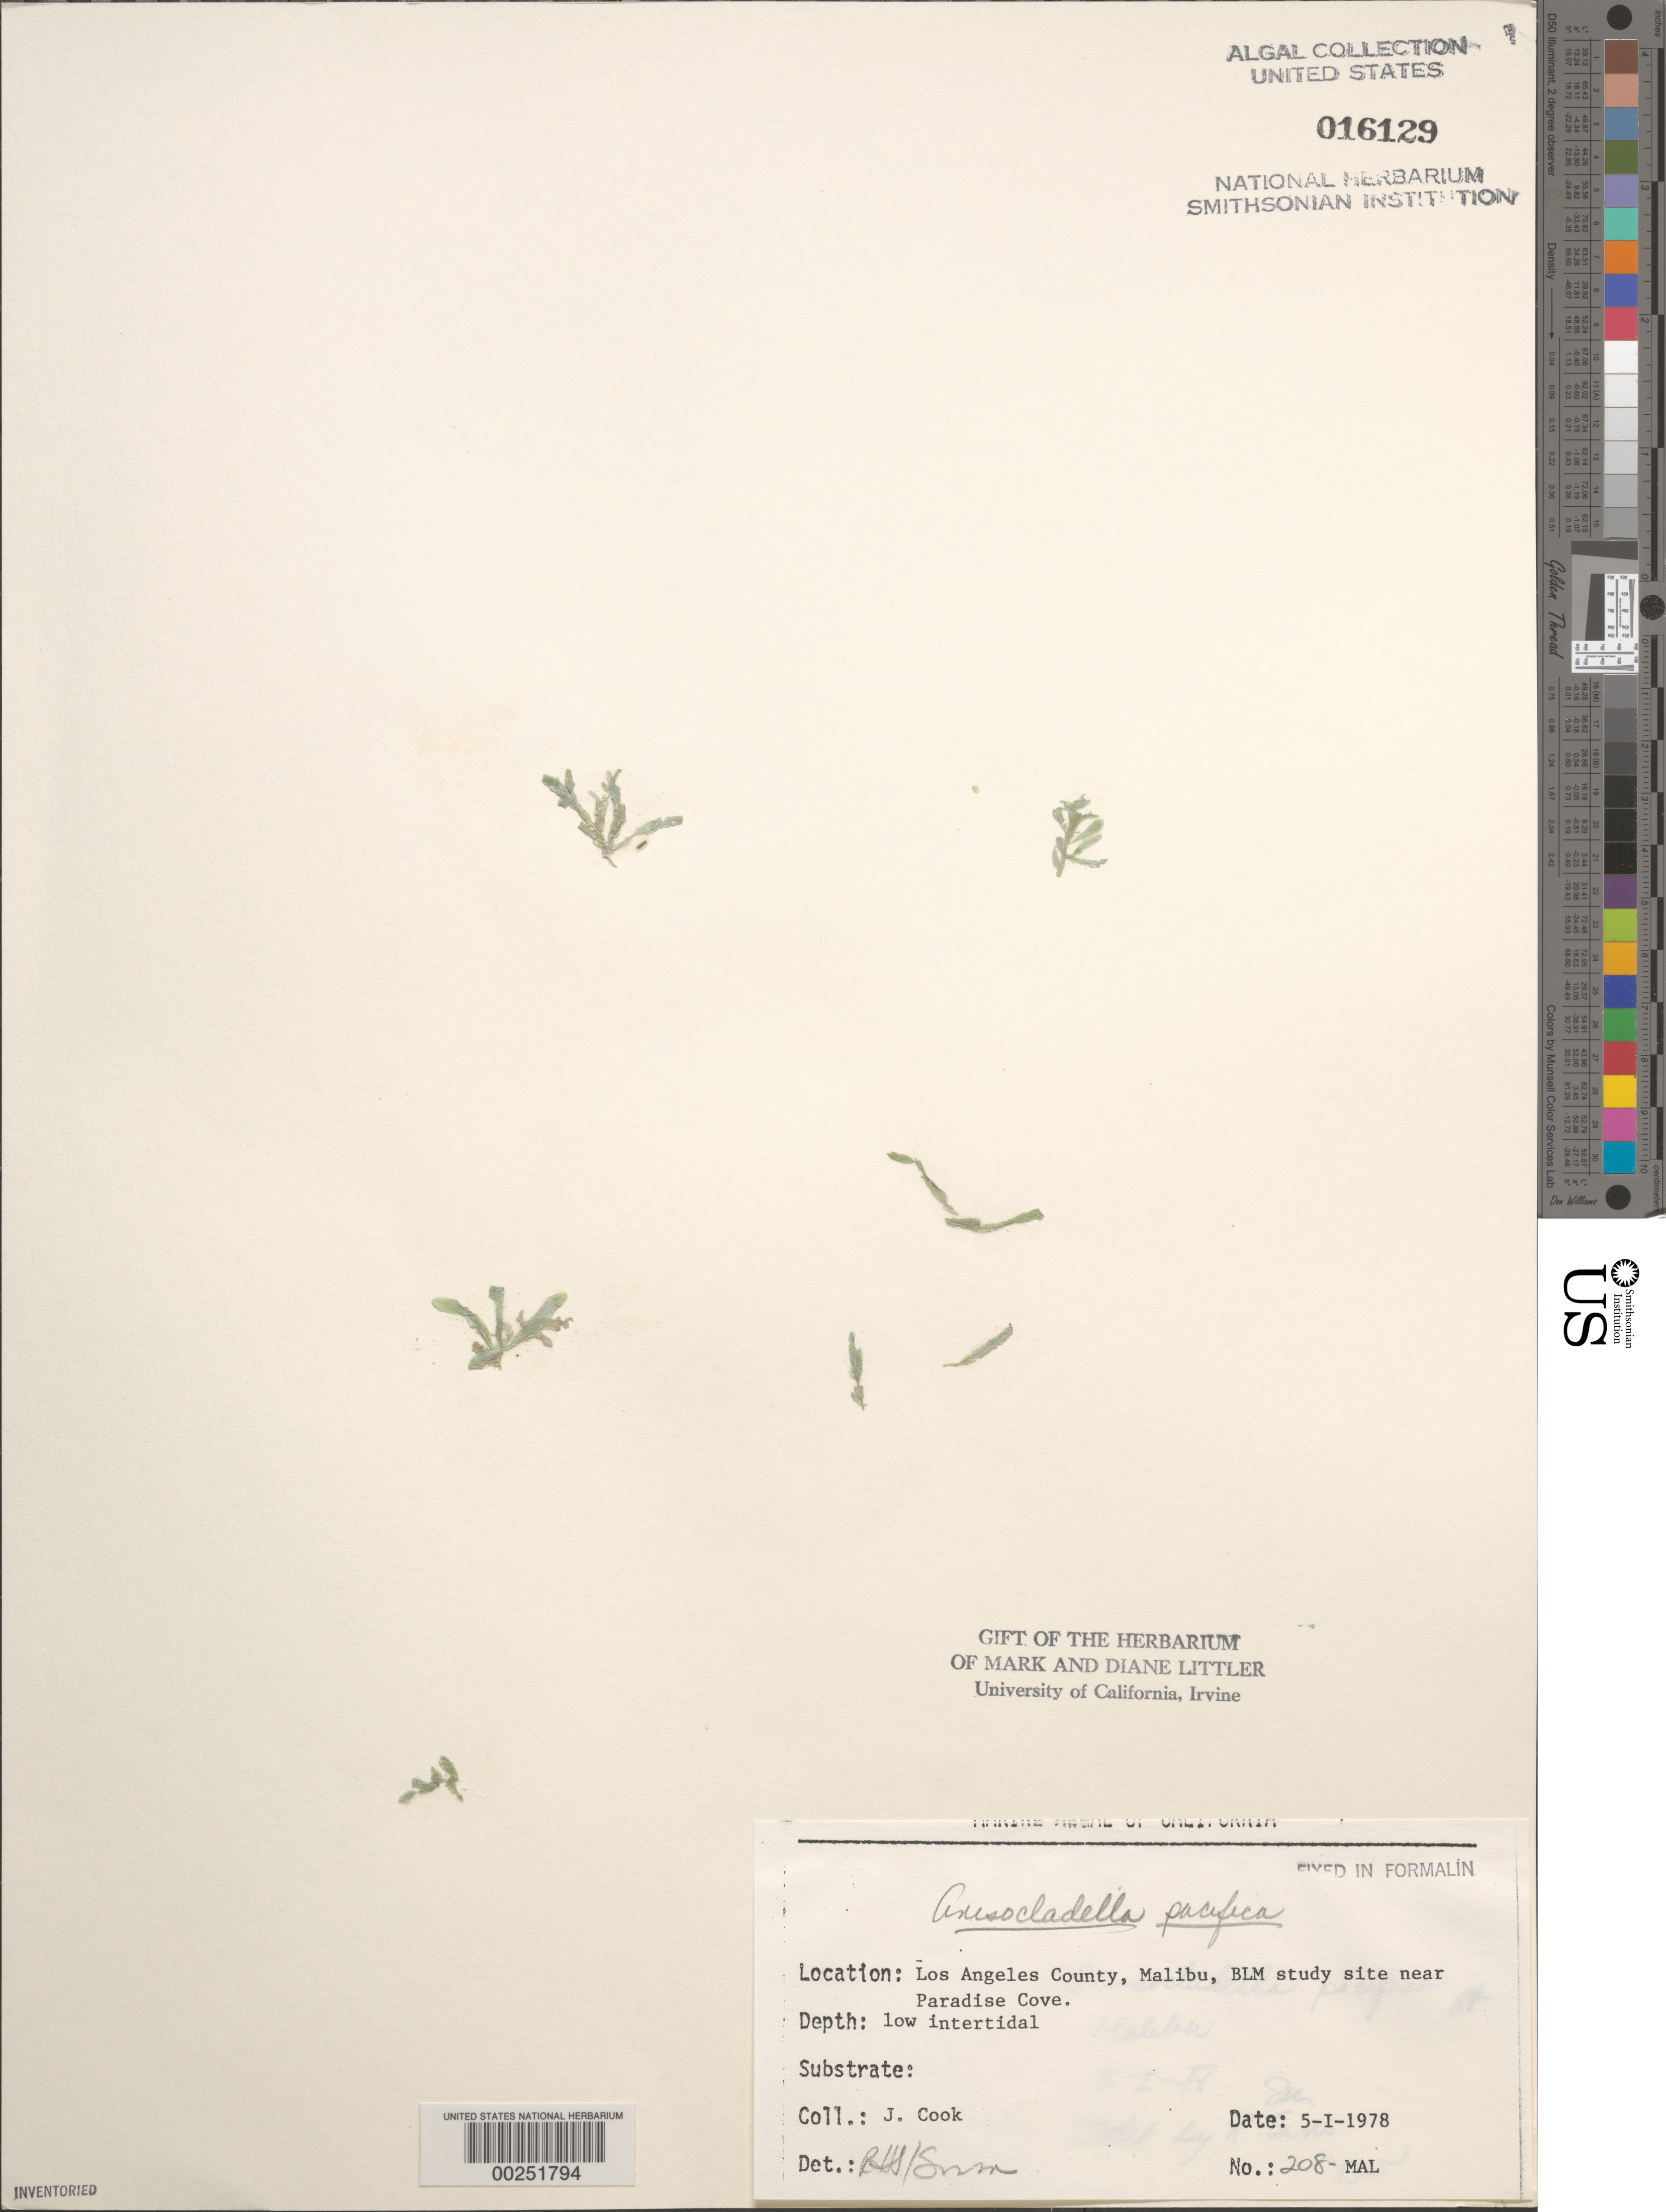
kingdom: Plantae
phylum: Rhodophyta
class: Florideophyceae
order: Ceramiales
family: Delesseriaceae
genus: Anisocladella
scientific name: Anisocladella pacifica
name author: Kylin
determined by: Sims, Robert H.; Murray, S. N.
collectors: J. Cook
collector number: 208-mal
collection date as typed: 05 Jan 1978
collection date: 1978-01-05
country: United States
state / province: California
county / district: Los Angeles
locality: Malibu, near Paradise Cove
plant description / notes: BLM-SOCALBIGHT Rocky Intertidal Survey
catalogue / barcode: US 16129